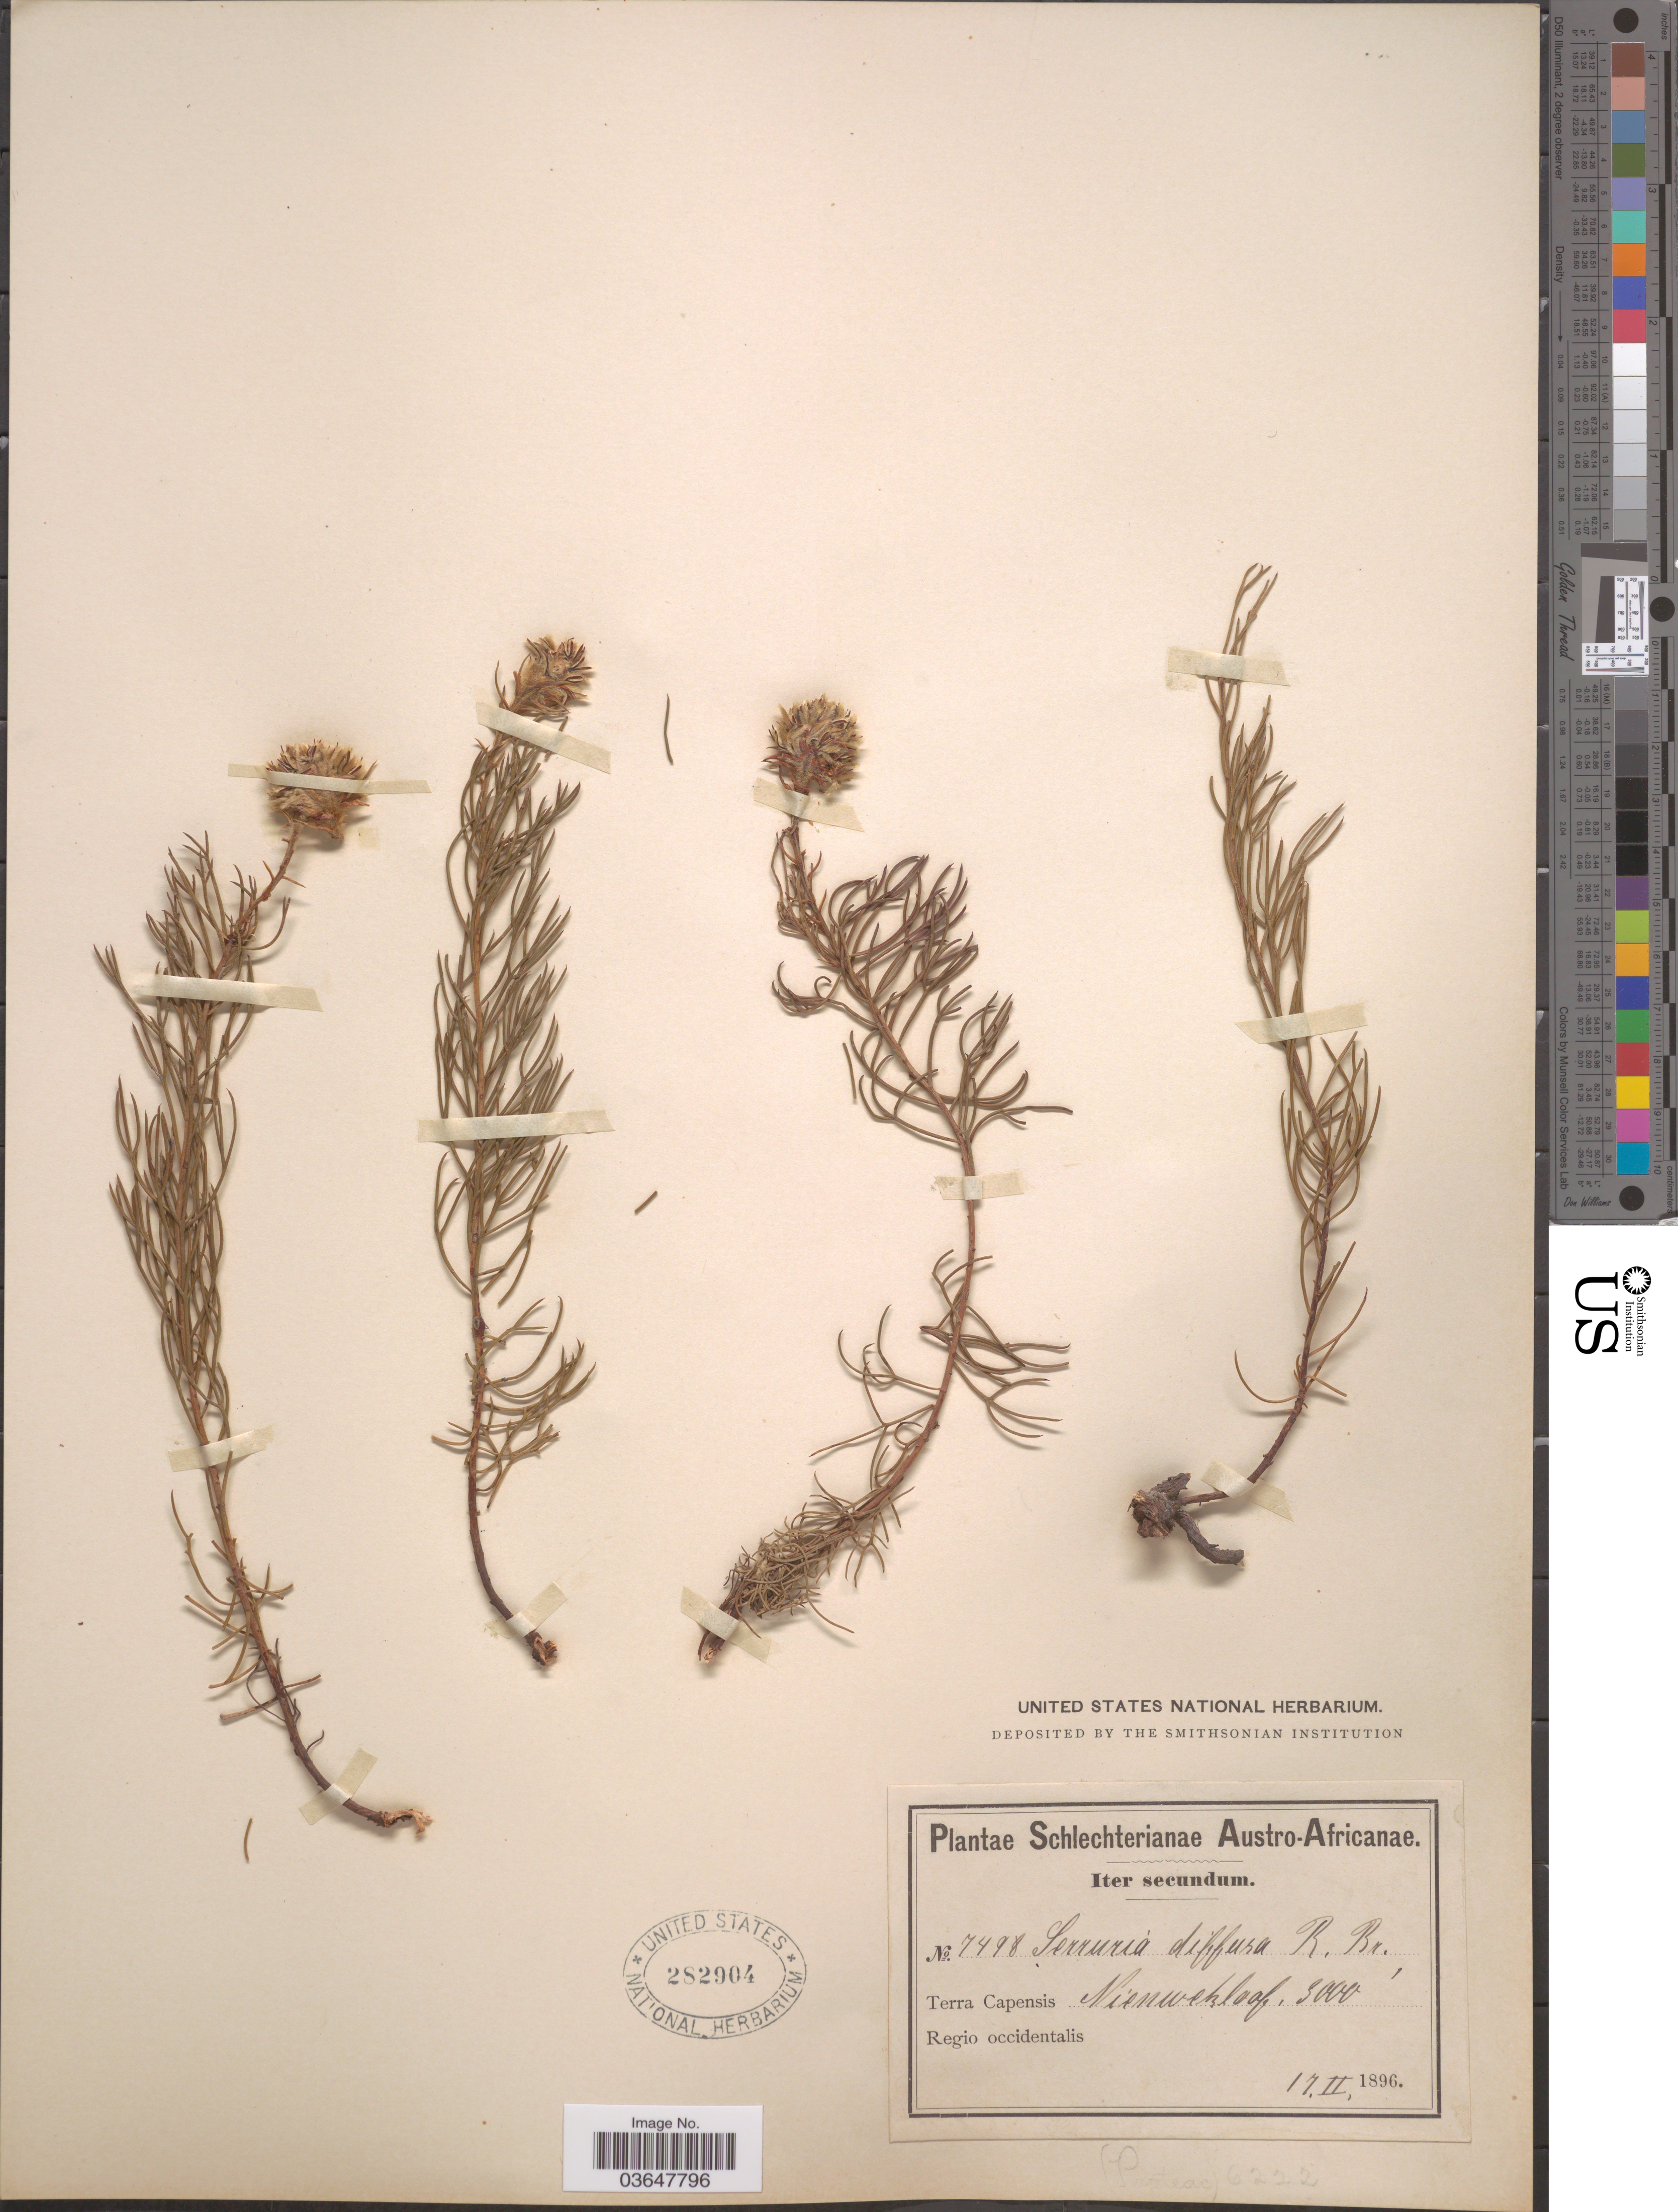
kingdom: Plantae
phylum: Tracheophyta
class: Magnoliopsida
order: Proteales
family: Proteaceae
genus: Serruria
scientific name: Serruria diffusa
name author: R. Br.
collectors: Schlechter, --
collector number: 7498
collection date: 1896-02-17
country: South Africa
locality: Austro-Africanae. Terra Capensis Nieuwekloof. Regio occidentalis.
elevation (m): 914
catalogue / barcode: US 282904